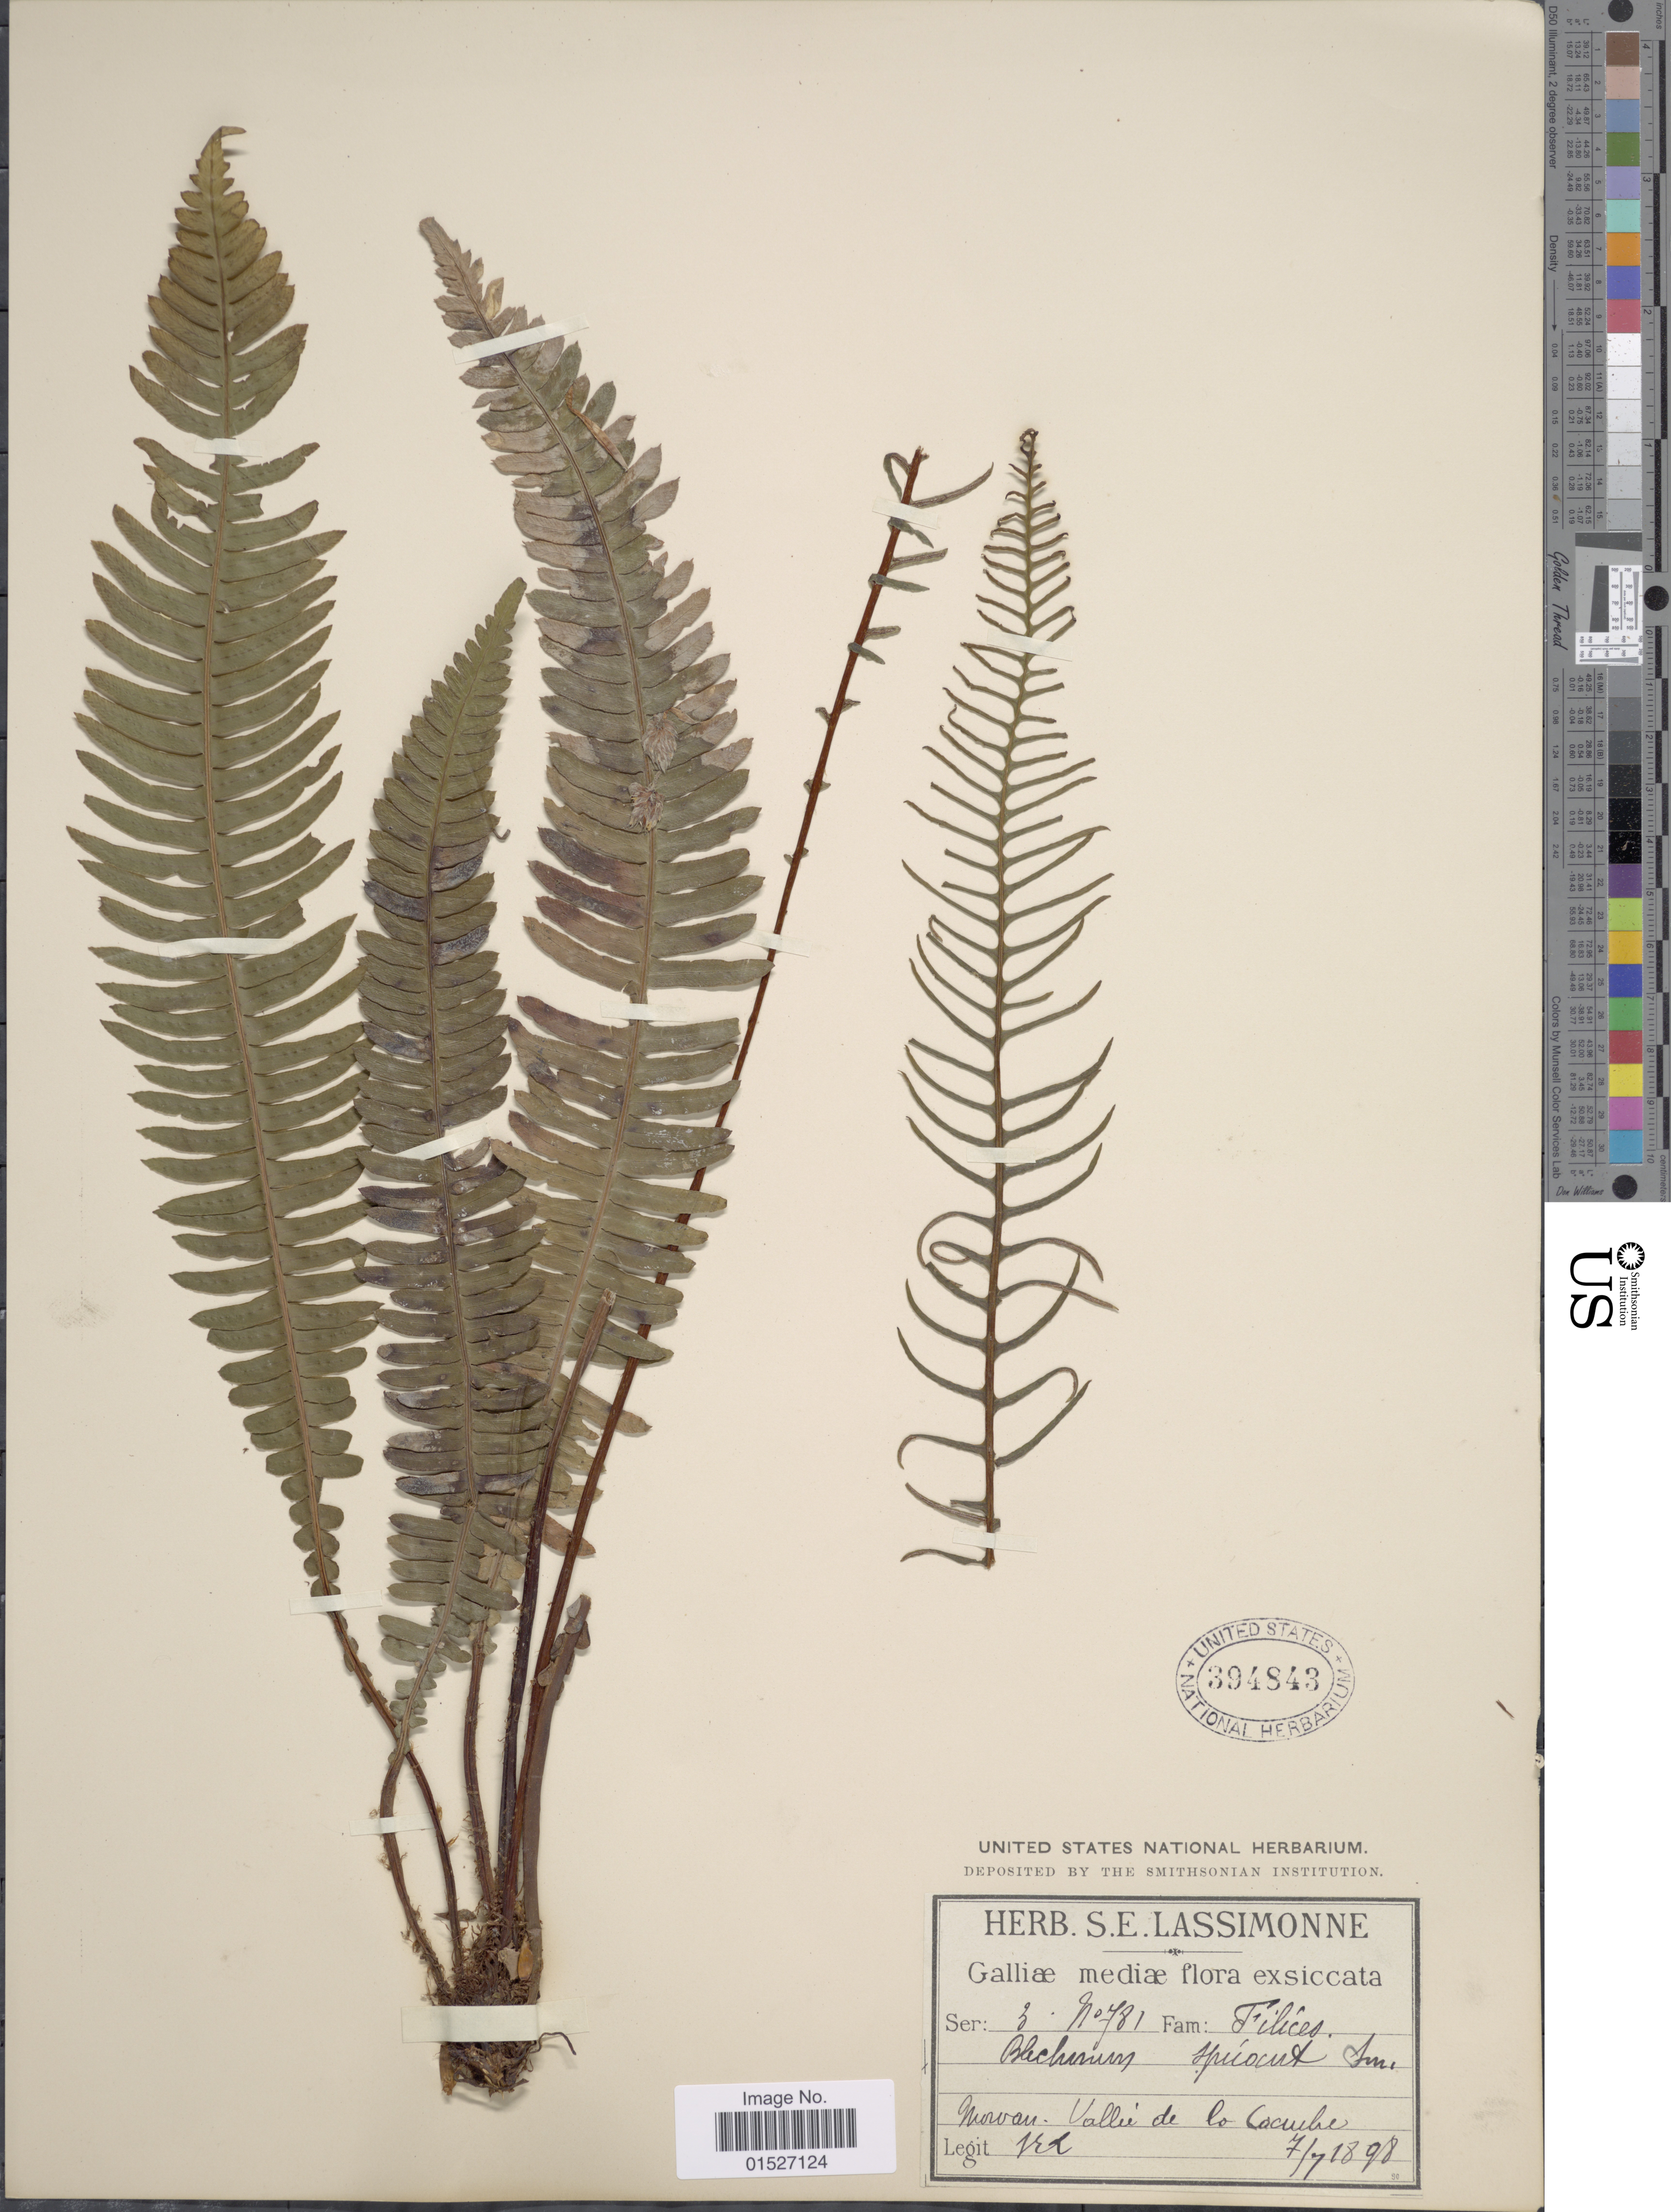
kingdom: Plantae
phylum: Tracheophyta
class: Polypodiopsida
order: Polypodiales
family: Blechnaceae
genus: Blechnum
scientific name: Blechnum spicant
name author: (L.) Sm.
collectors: S. Lassimonne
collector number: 781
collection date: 1898-07-07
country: France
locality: Galliæ [France]. Morvan - Vallée de la Canche [Valley of the Canche].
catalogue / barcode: US 394843